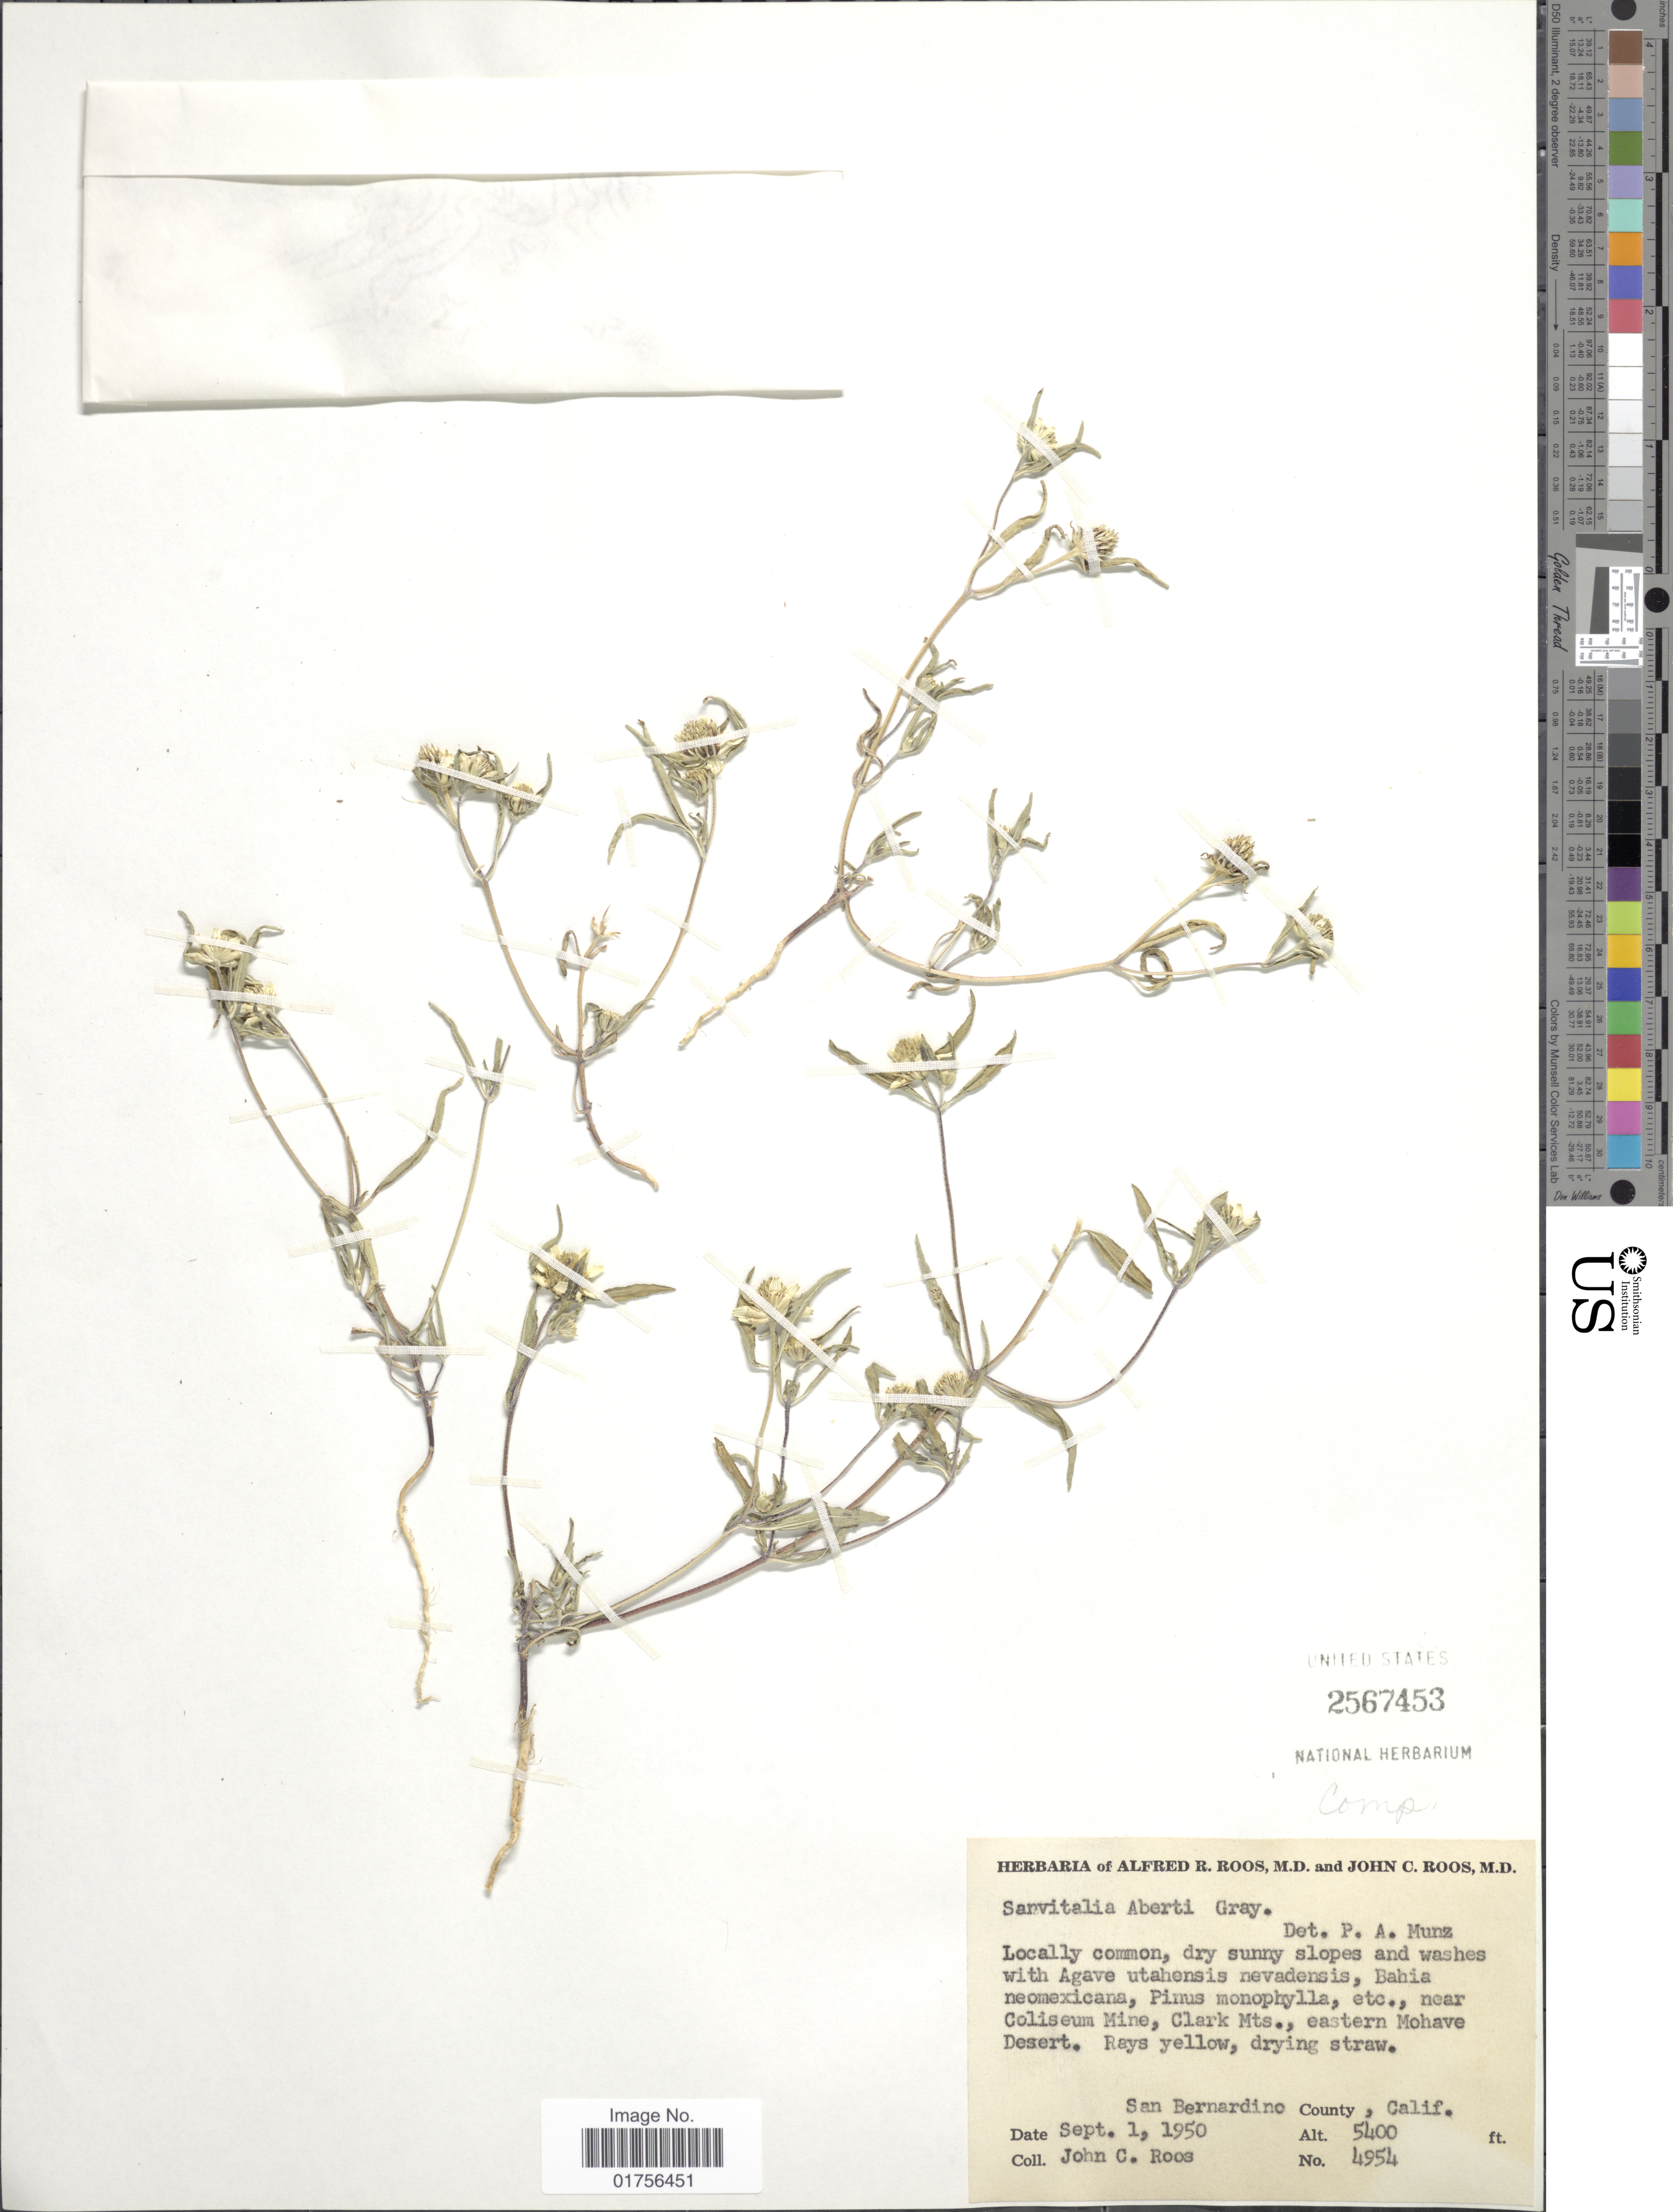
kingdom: Plantae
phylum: Tracheophyta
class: Magnoliopsida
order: Asterales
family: Asteraceae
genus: Sanvitalia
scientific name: Sanvitalia aberti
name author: A. Gray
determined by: Skibicki, Samuel V.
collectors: J. C. Roos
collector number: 4954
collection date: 1950-09-01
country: United States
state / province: California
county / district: San Bernardino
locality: Near Coliseum Mine, Clark Mts., eastern Mohave Desert, San Bernardino County, Calif.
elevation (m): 1646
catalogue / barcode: US 2567453